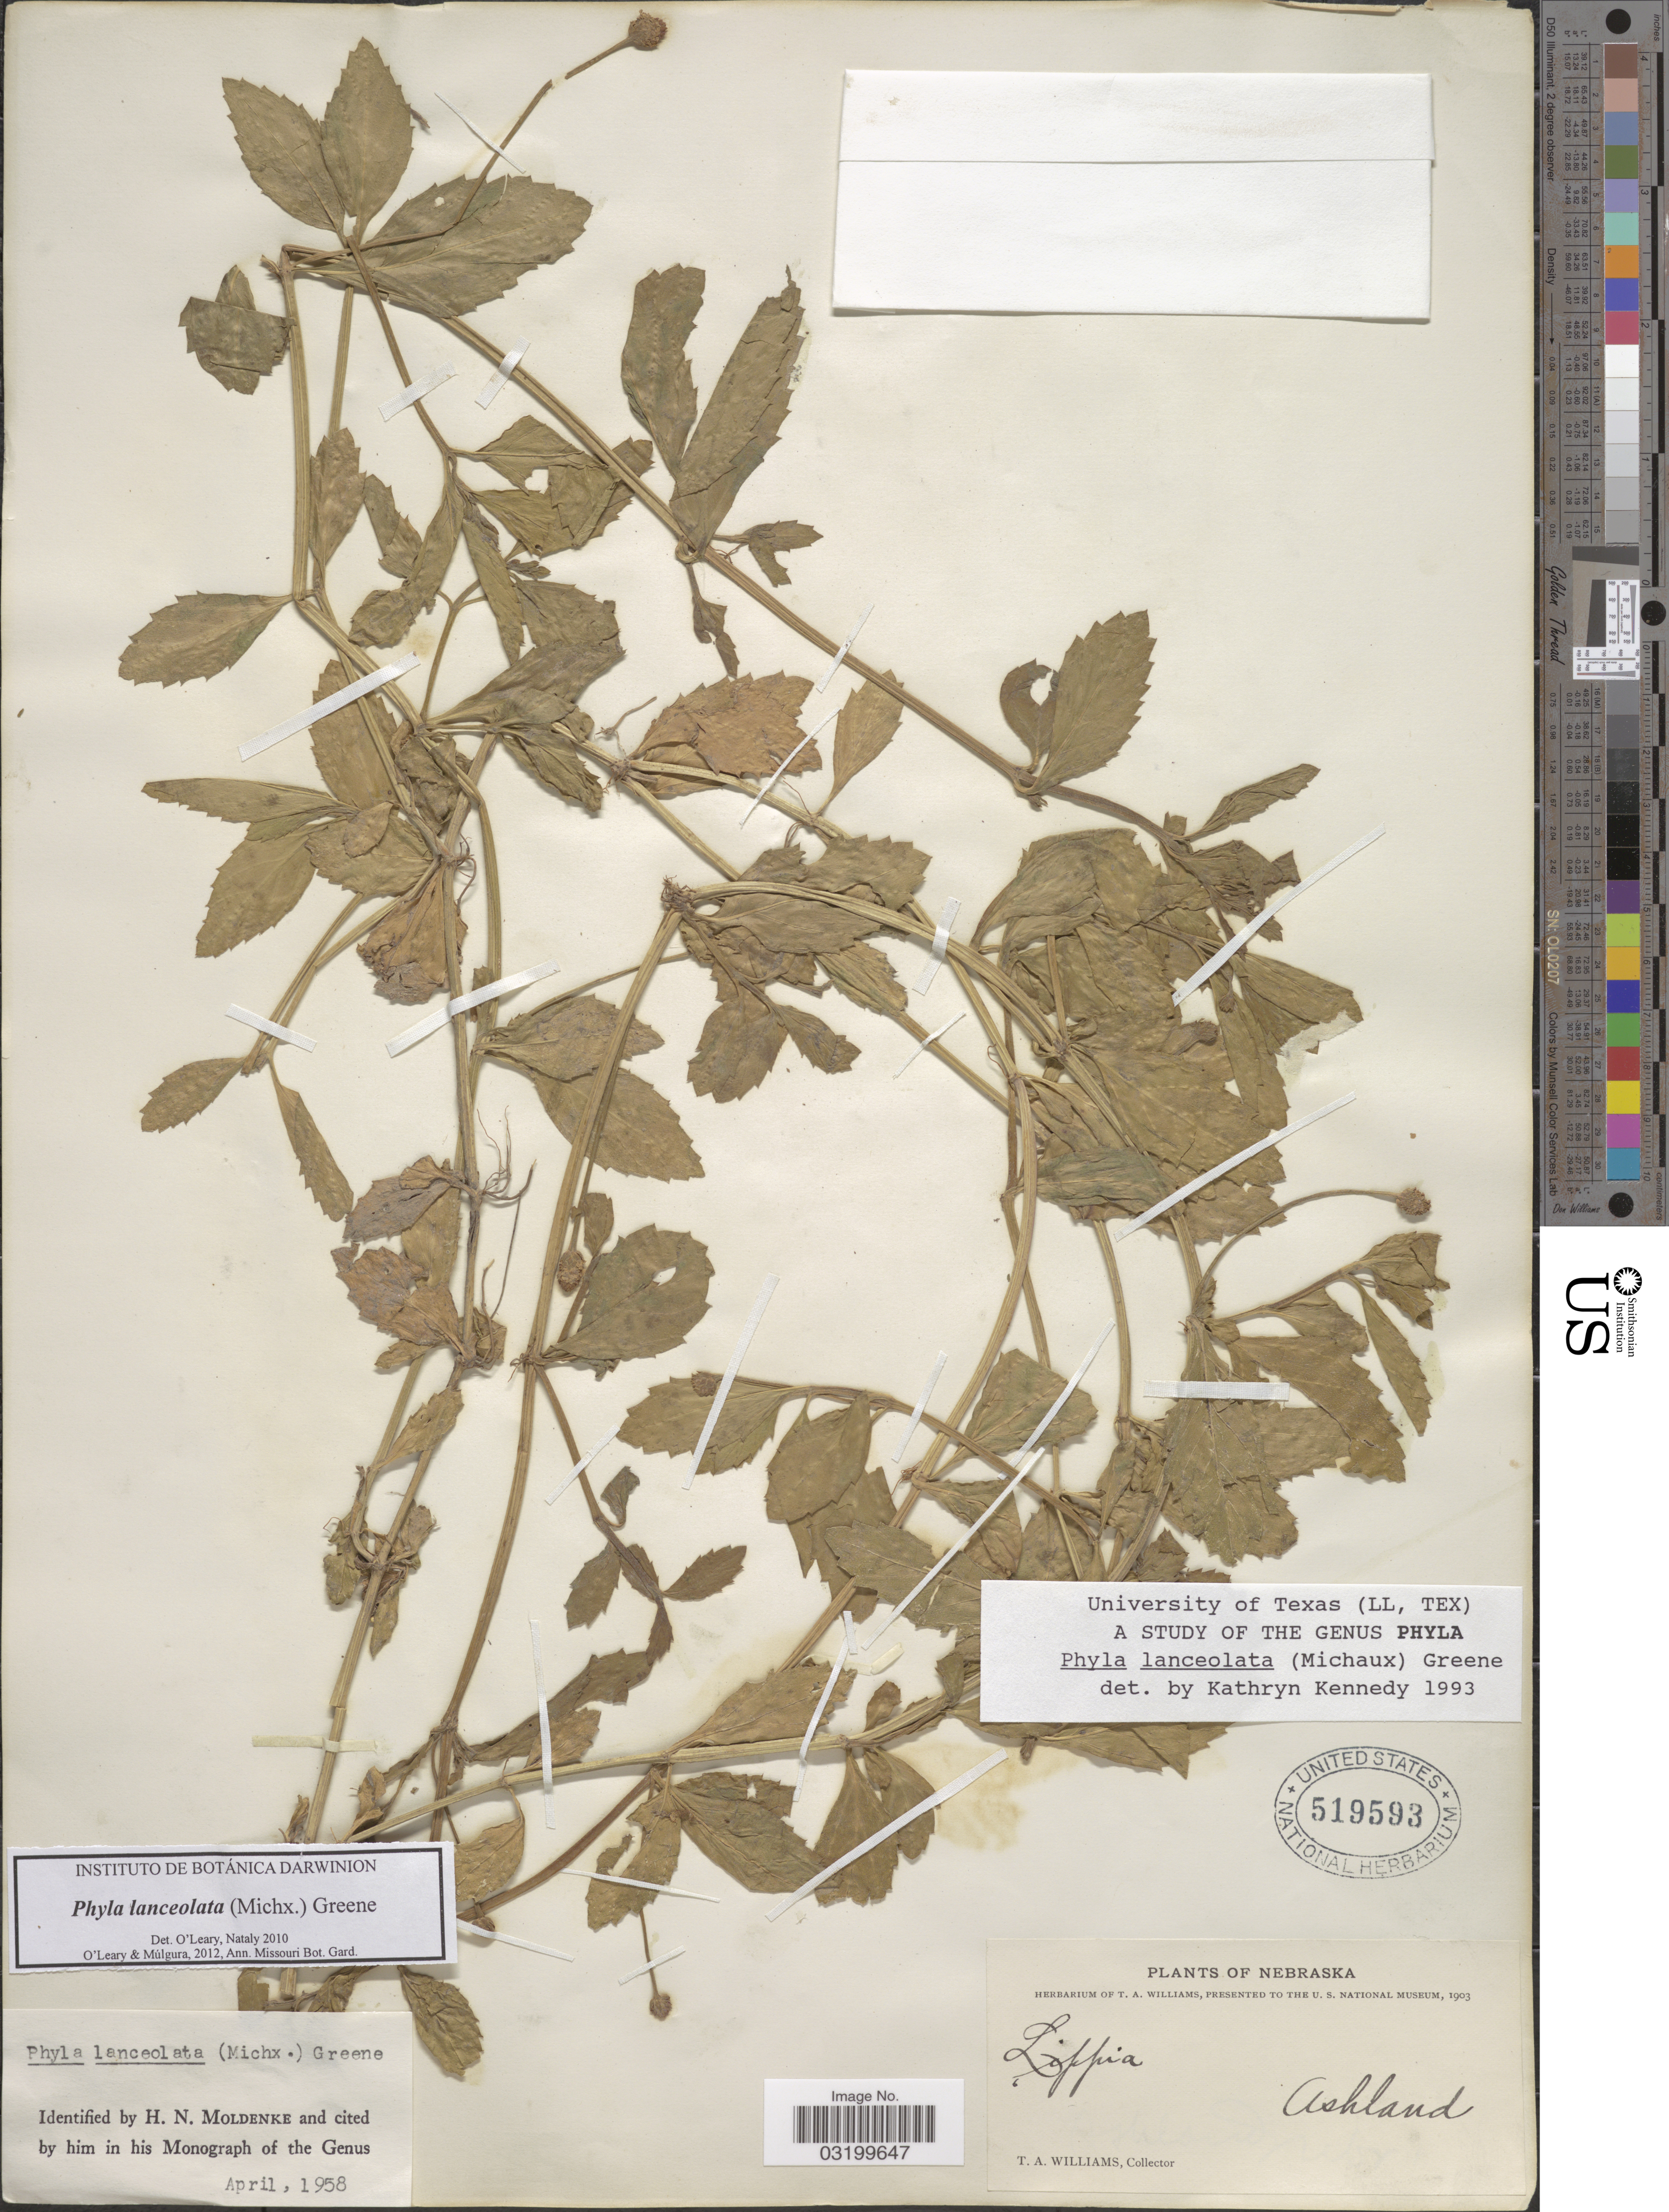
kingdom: Plantae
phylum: Tracheophyta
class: Magnoliopsida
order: Lamiales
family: Verbenaceae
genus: Phyla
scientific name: Phyla lanceolata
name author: (Michx.) Greene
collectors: T. Williams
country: United States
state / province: Nebraska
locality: Ashland.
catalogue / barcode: US 519593